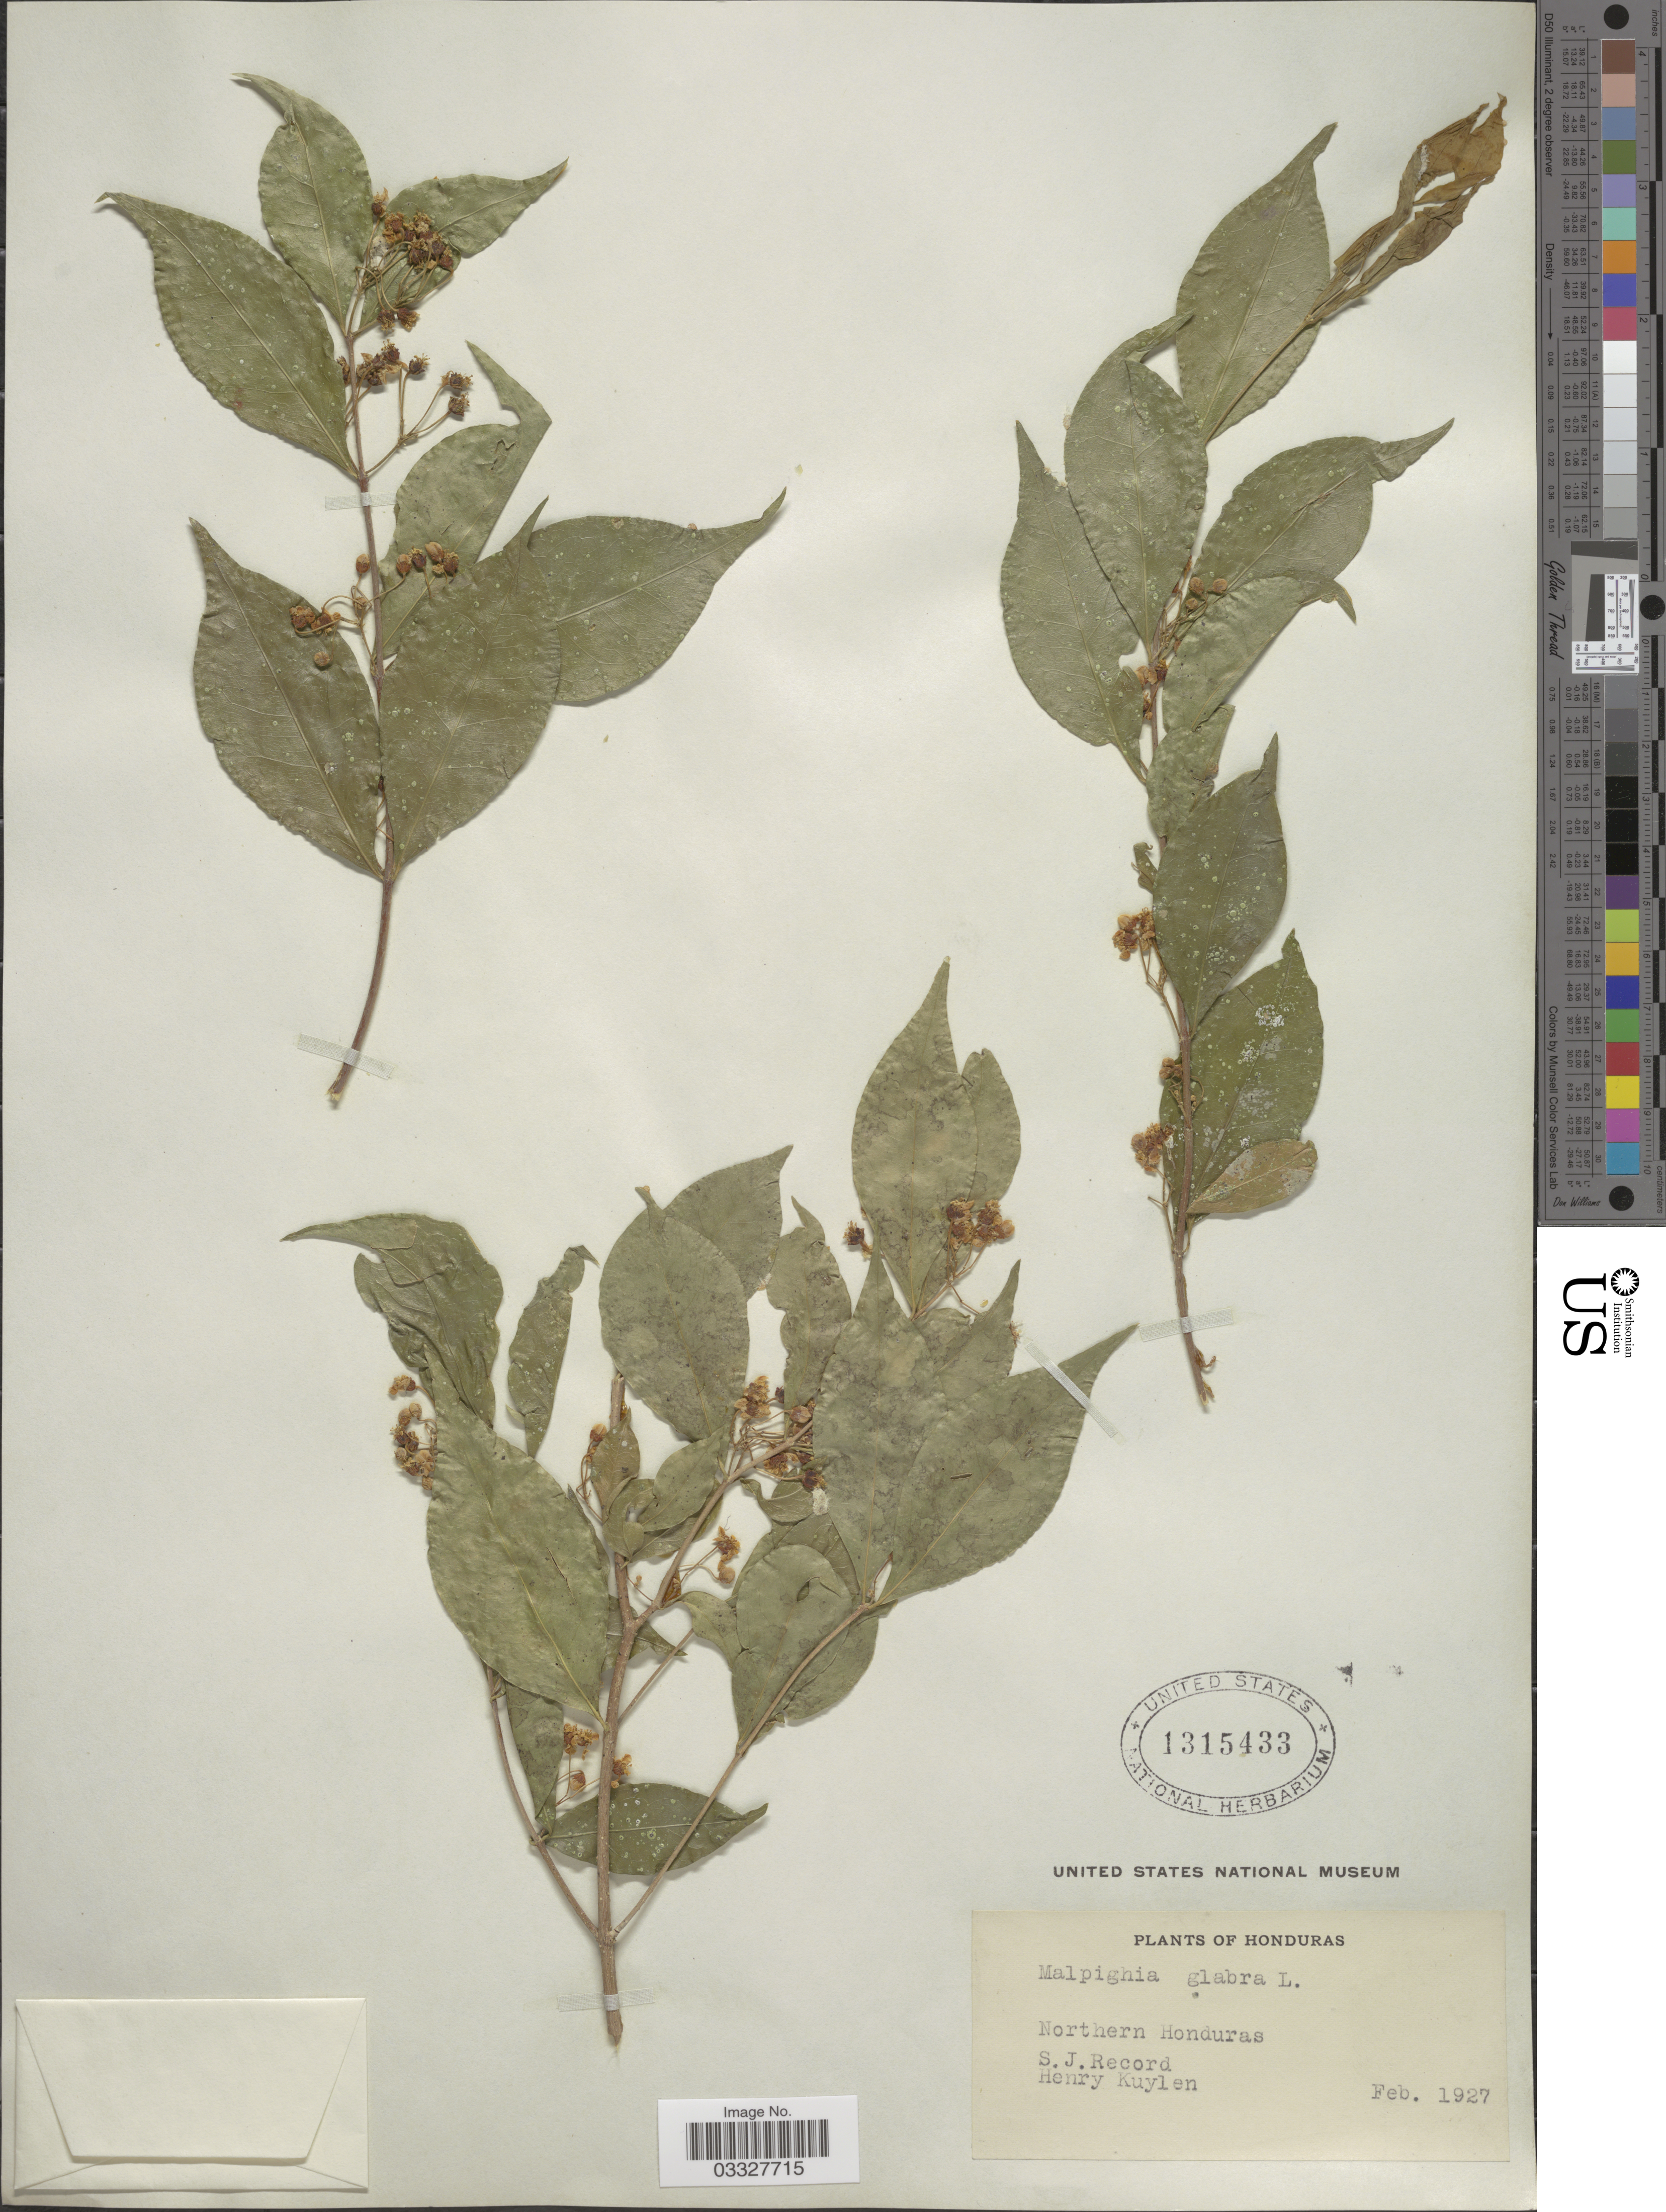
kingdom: Plantae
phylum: Tracheophyta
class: Magnoliopsida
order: Malpighiales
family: Malpighiaceae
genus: Malpighia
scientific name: Malpighia glabra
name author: L.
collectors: S. J. Record & H. Kuylen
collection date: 1927-02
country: Honduras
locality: Northern Honduras.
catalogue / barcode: US 1315433